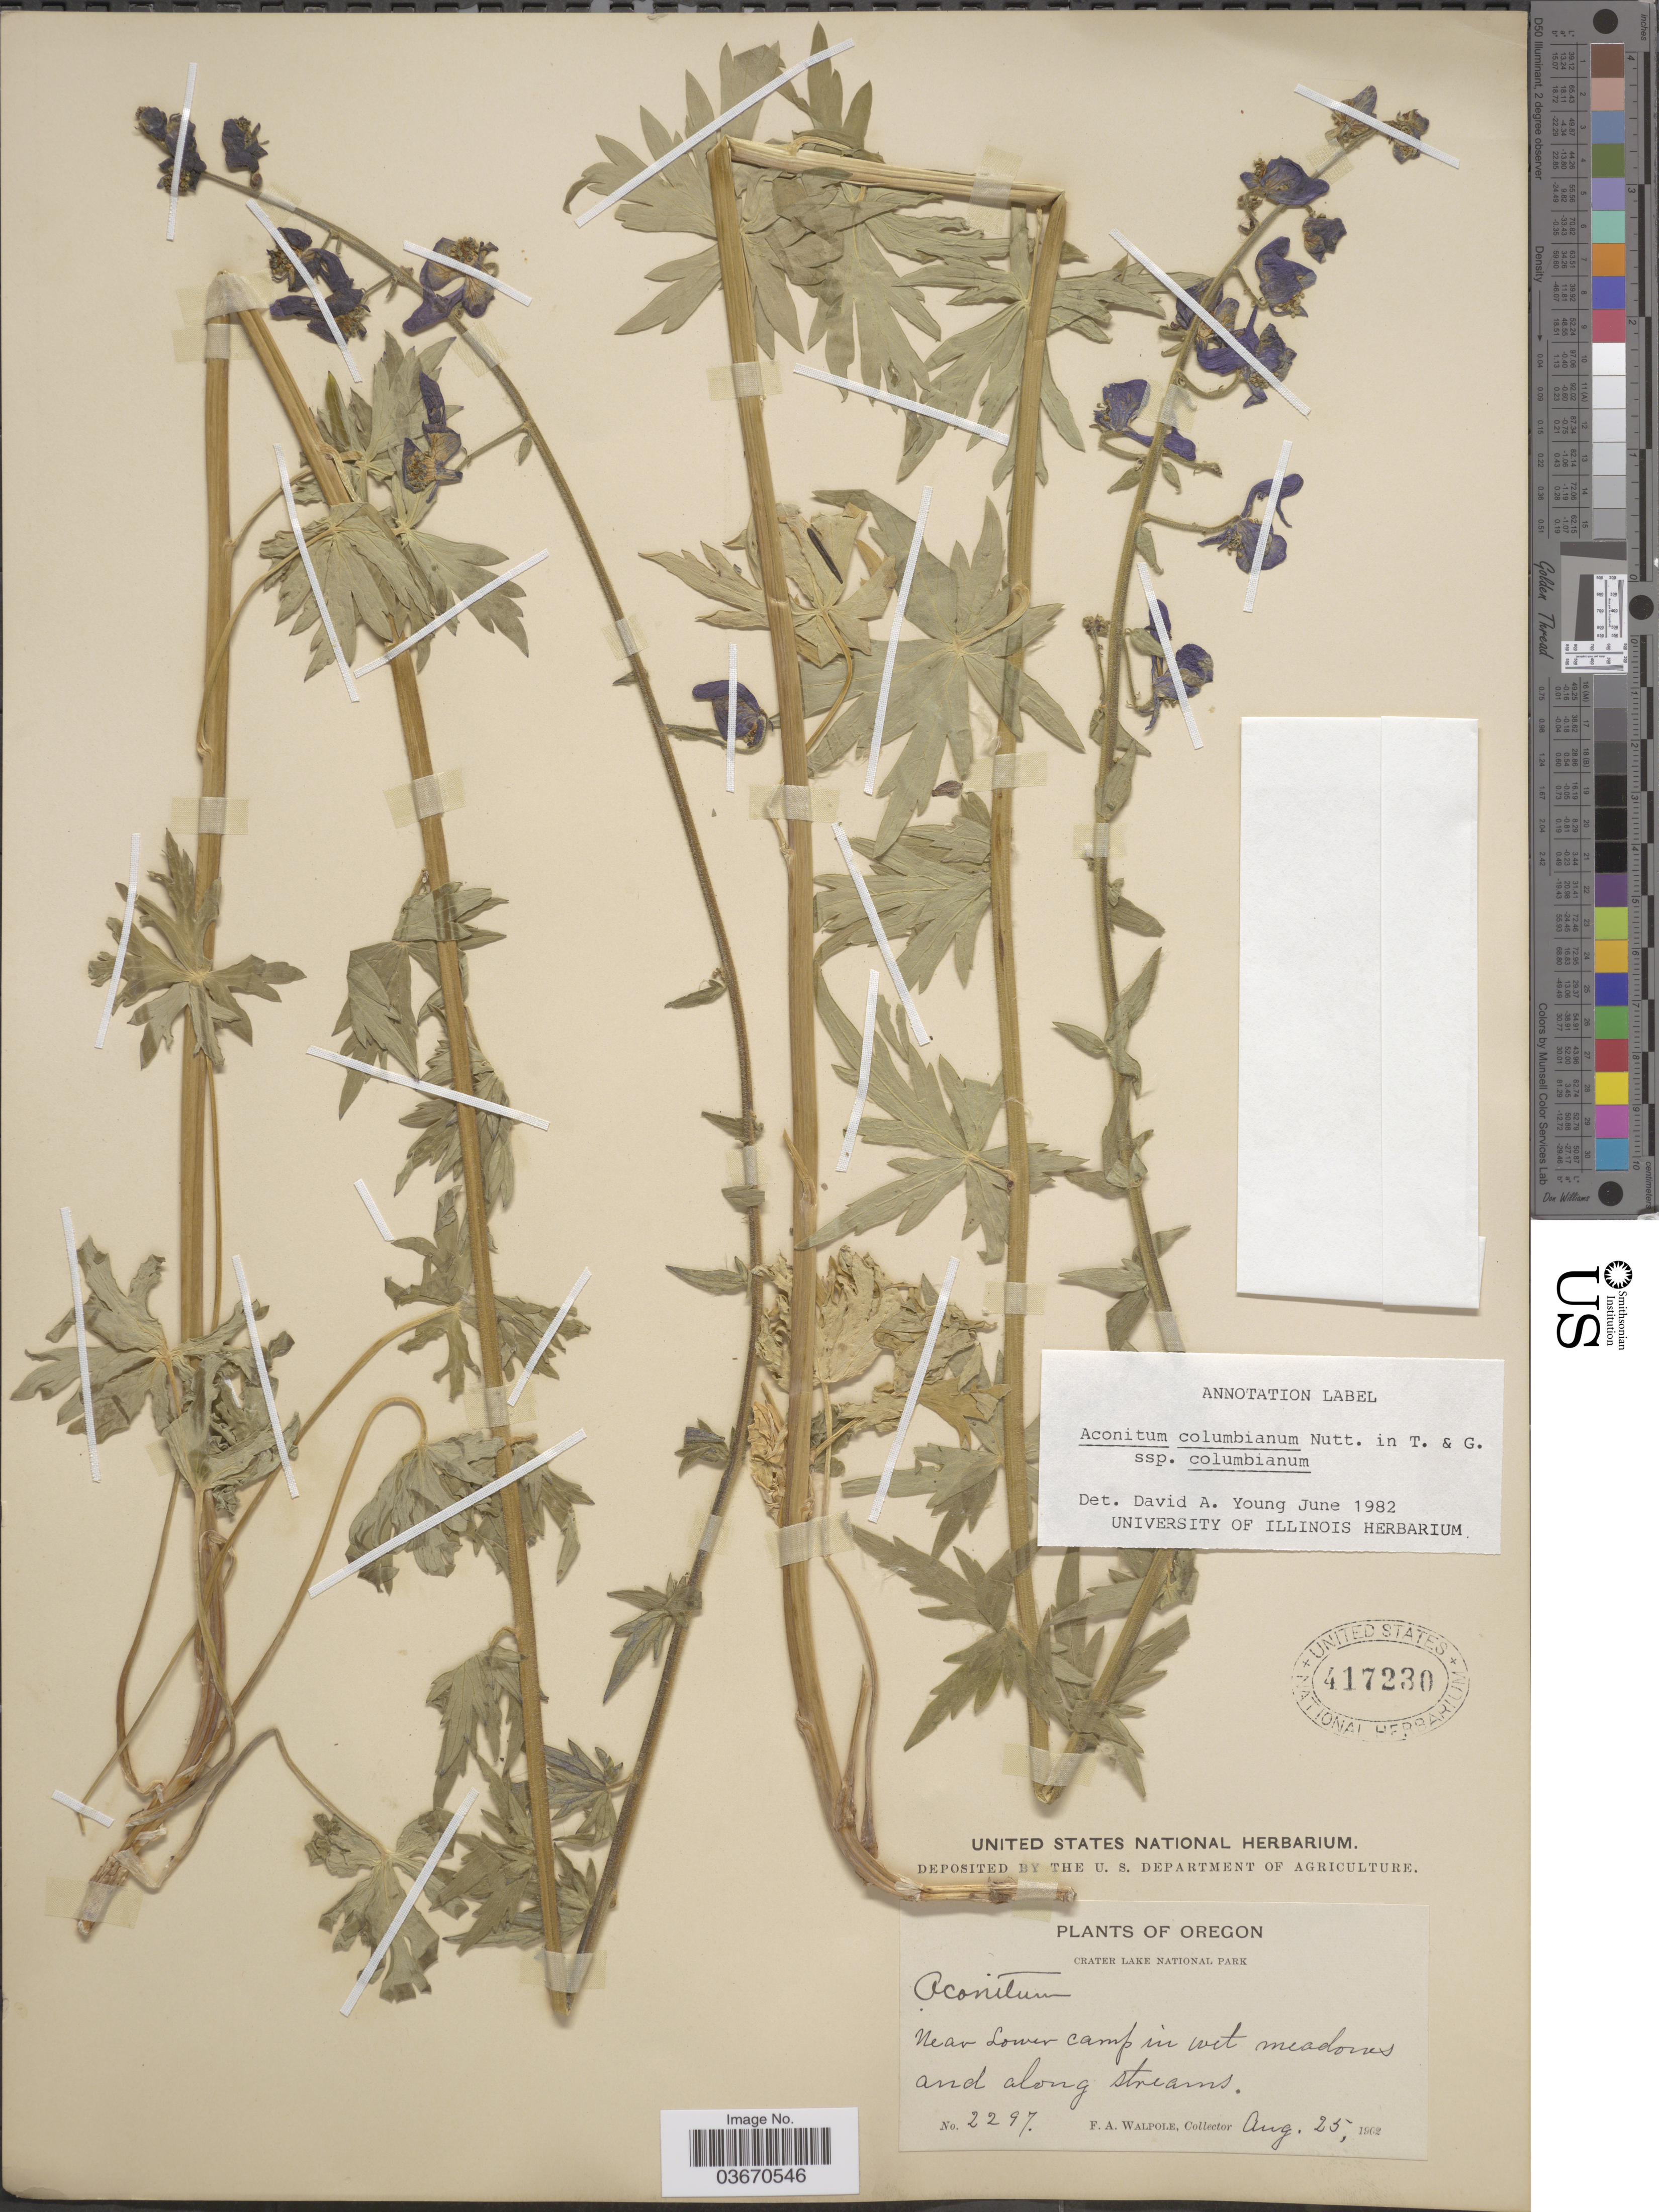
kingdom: Plantae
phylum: Tracheophyta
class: Magnoliopsida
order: Ranunculales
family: Ranunculaceae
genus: Aconitum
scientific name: Aconitum columbianum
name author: Nutt.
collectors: F. Walpole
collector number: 2297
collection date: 1902-08-25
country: United States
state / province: Oregon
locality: Crater Lake National Park. Near Lower Camp.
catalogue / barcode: US 417230